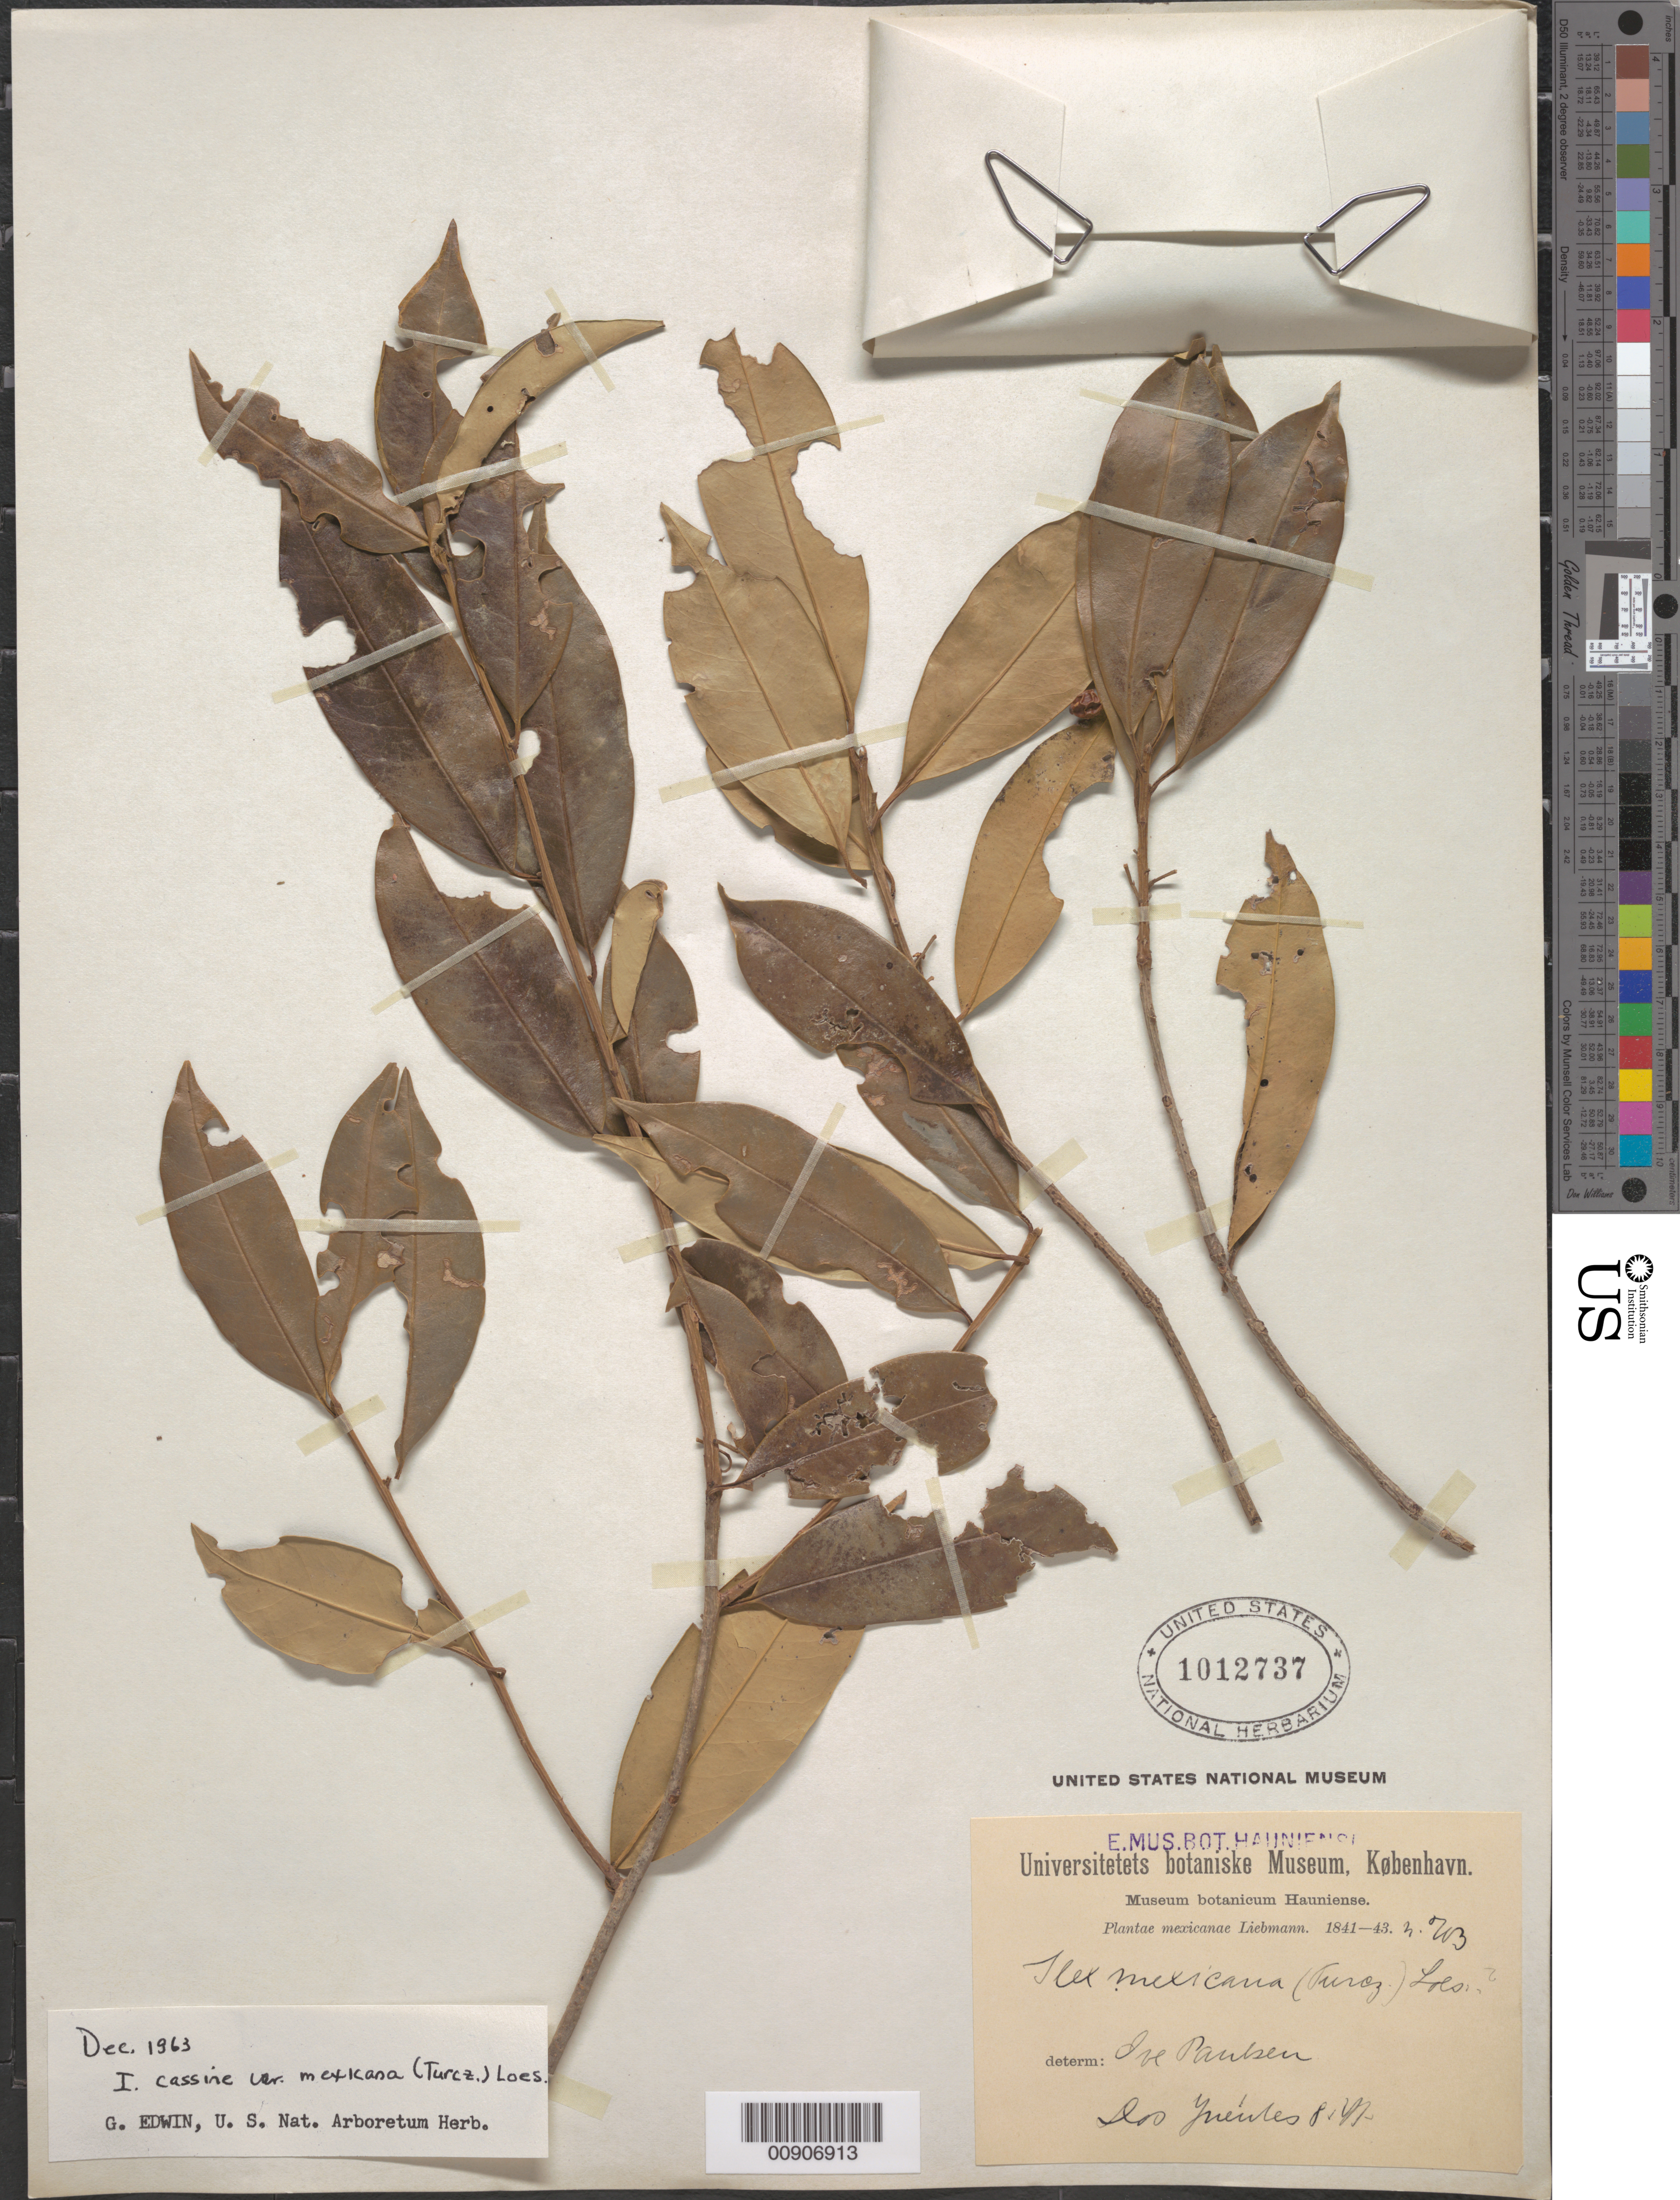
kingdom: Plantae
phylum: Tracheophyta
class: Magnoliopsida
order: Aquifoliales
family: Aquifoliaceae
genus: Ilex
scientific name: Ilex cassine var. mexicana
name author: (Walter) Sarg.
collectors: F. M. Liebmann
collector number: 703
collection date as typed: Aug 1841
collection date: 1841-08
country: Mexico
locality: Dos Fuentes.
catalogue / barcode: US 1012737